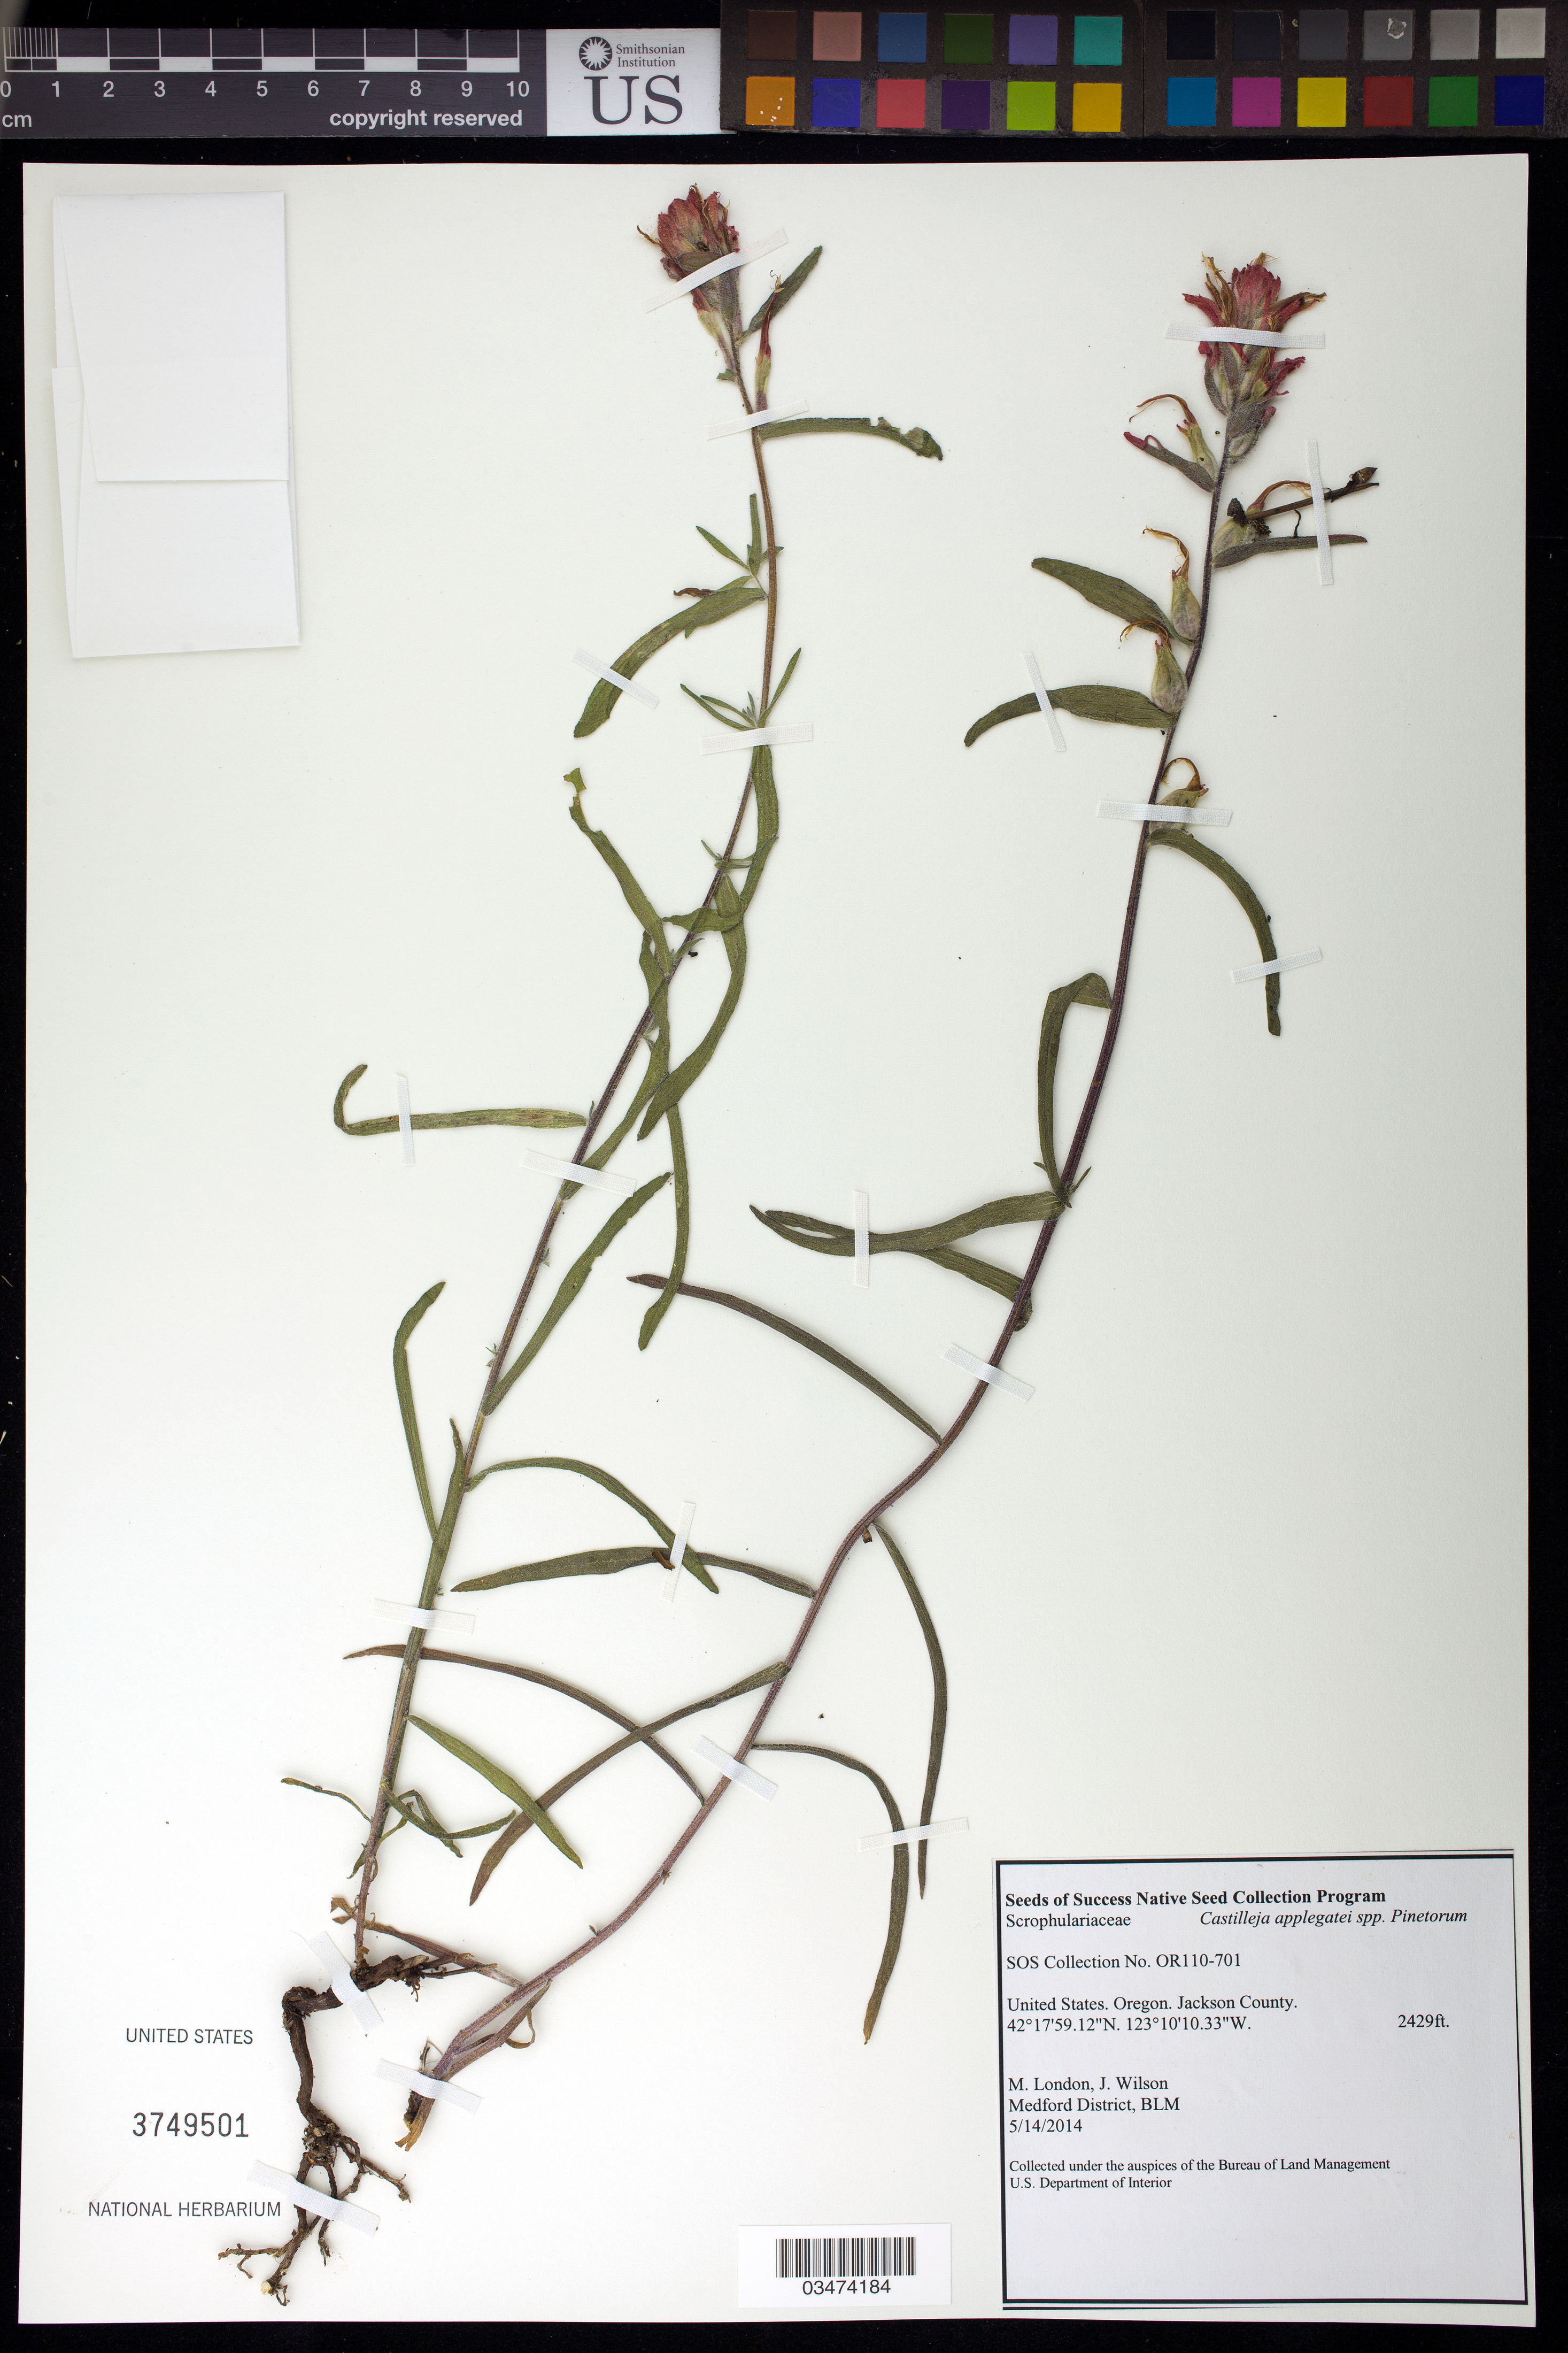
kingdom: Plantae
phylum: Tracheophyta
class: Magnoliopsida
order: Lamiales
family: Orobanchaceae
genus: Castilleja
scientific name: Castilleja applegatei subsp. pinetorum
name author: (Fernald) T.I. Chuang & Heckard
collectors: M. London & J. Wilson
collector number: OR110-701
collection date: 2014-05-14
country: United States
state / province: Oregon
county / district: Jackson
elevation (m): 740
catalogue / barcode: US 3749501